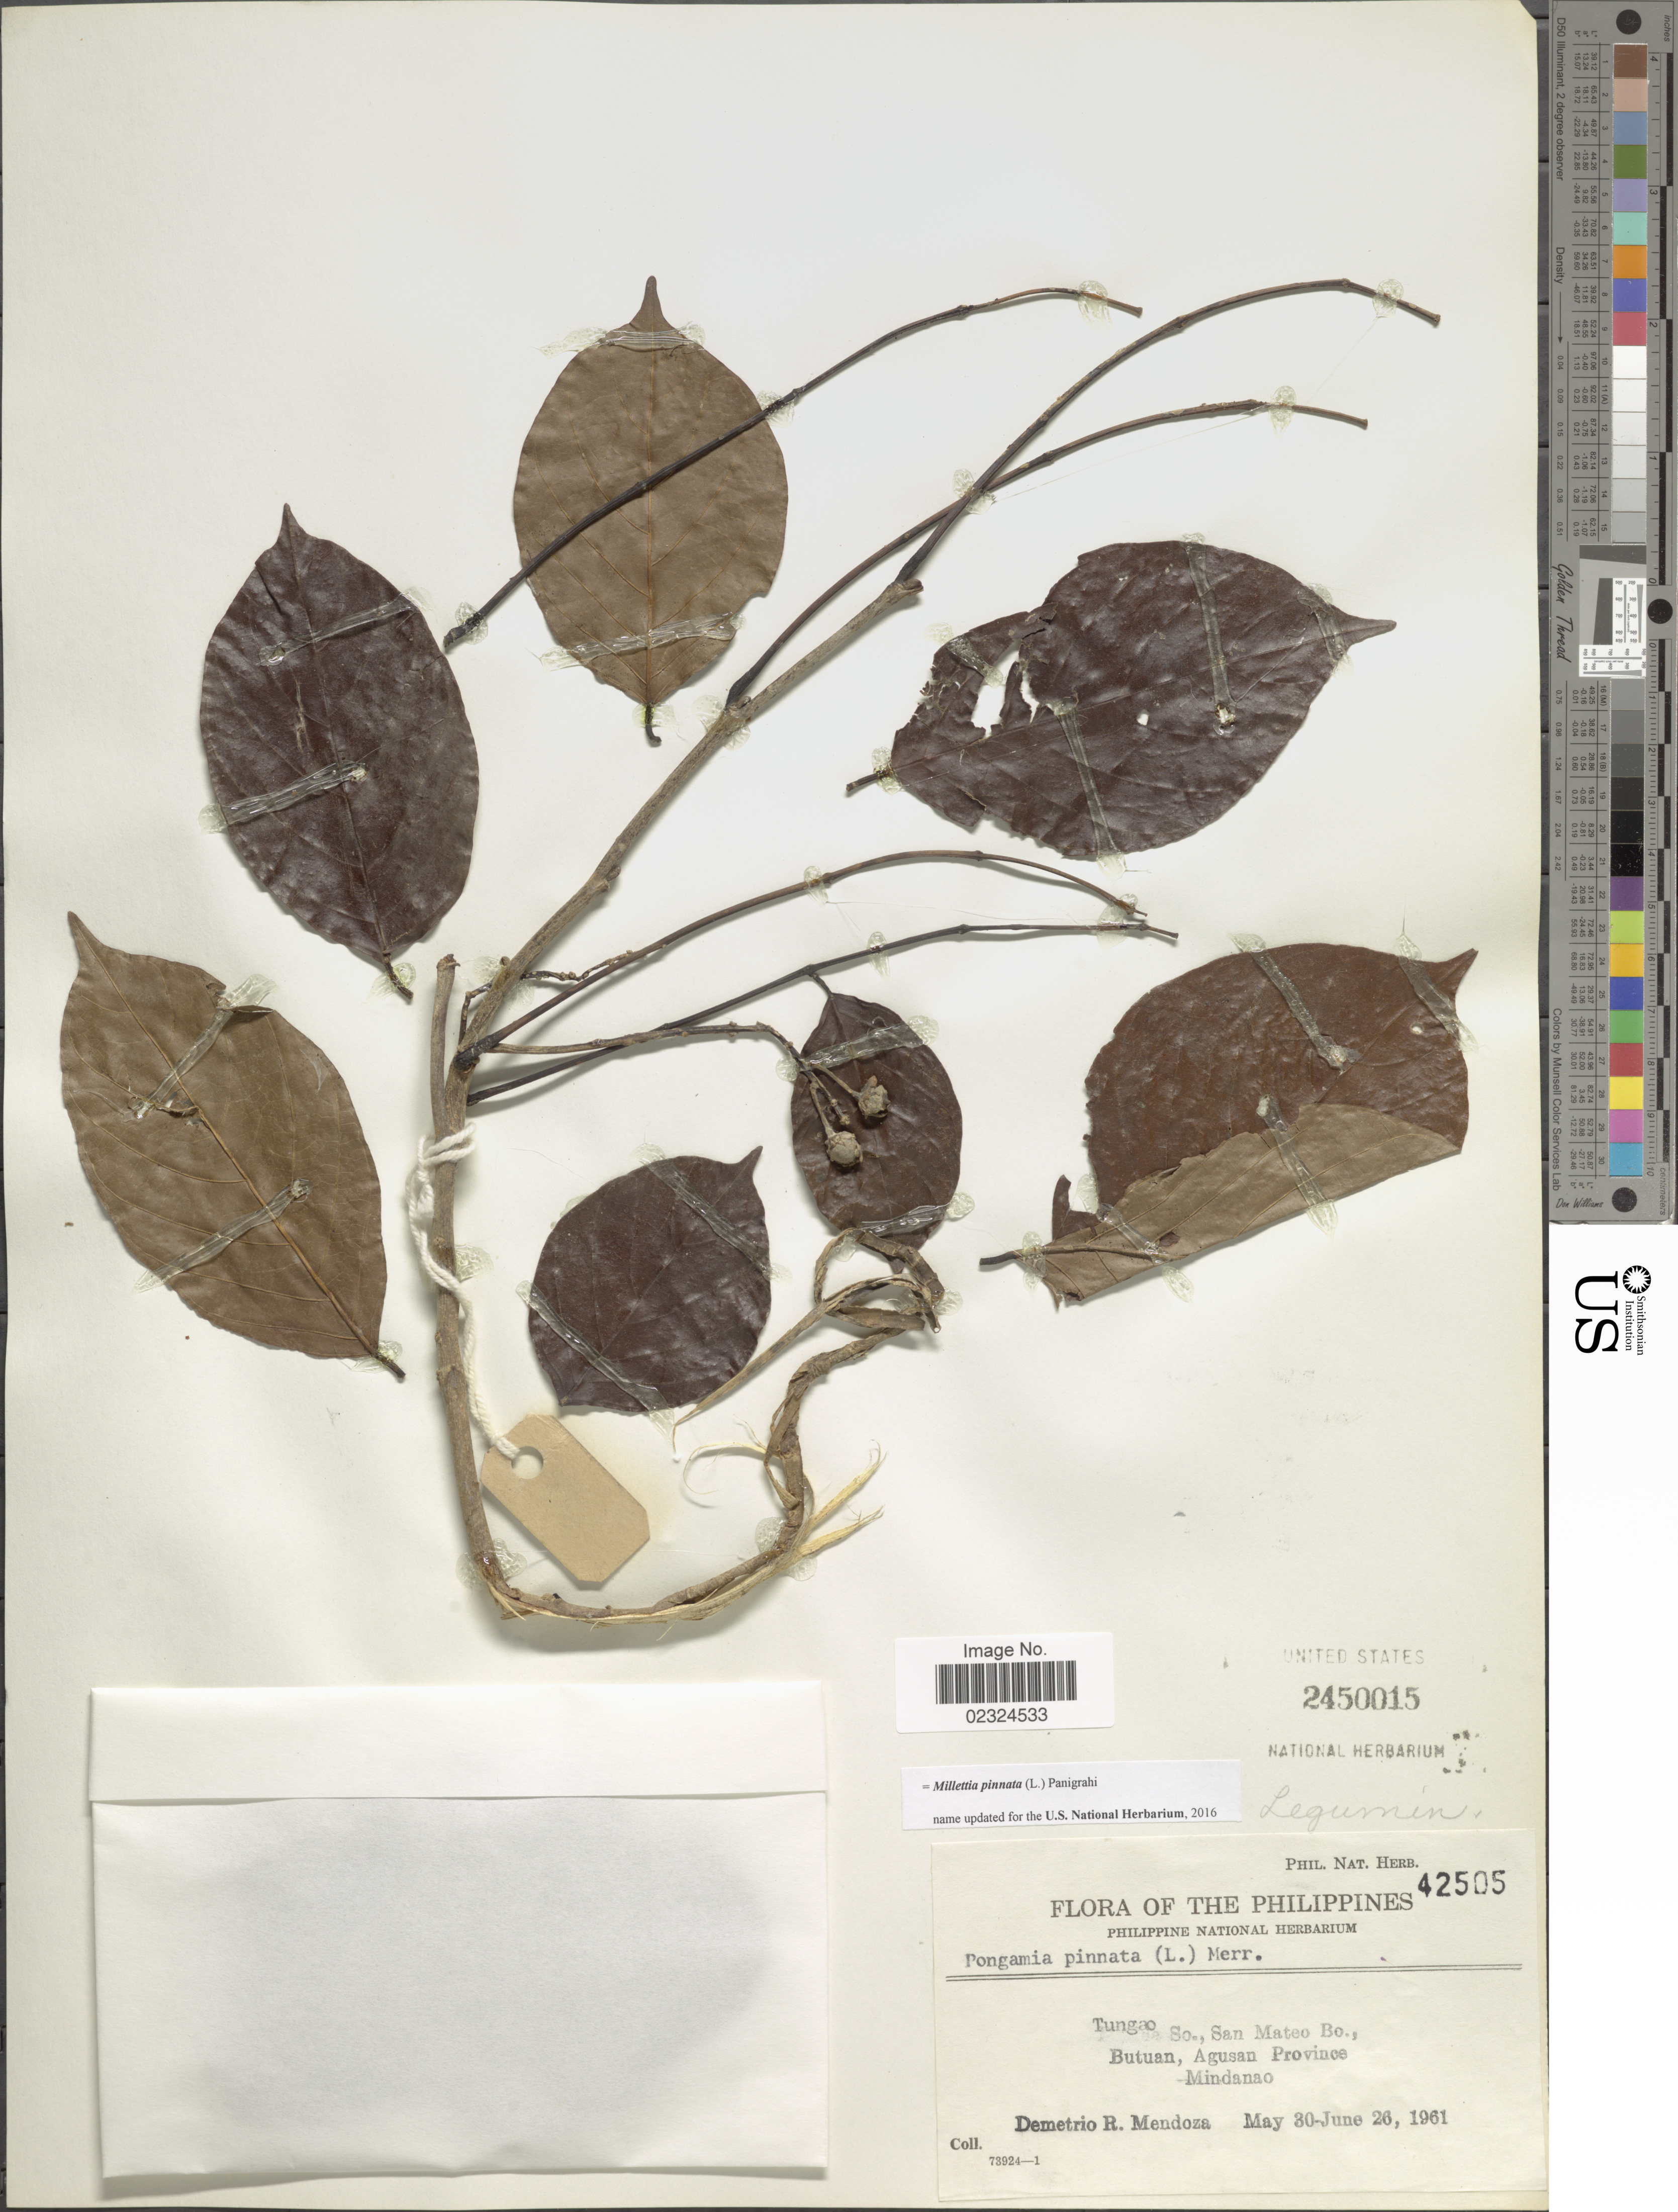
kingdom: Plantae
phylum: Tracheophyta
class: Magnoliopsida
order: Fabales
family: Fabaceae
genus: Millettia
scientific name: Millettia pinnata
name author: (L.) Panigrahi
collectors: D. Mendoza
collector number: Phil. Nat. Herb. 42505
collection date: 1961-05-30/1961-06-26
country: Philippines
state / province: Mimaropa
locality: Tungao So., San Mateo Bo., Butuan, Agusan Province. Mindanao.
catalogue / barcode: US 2450015